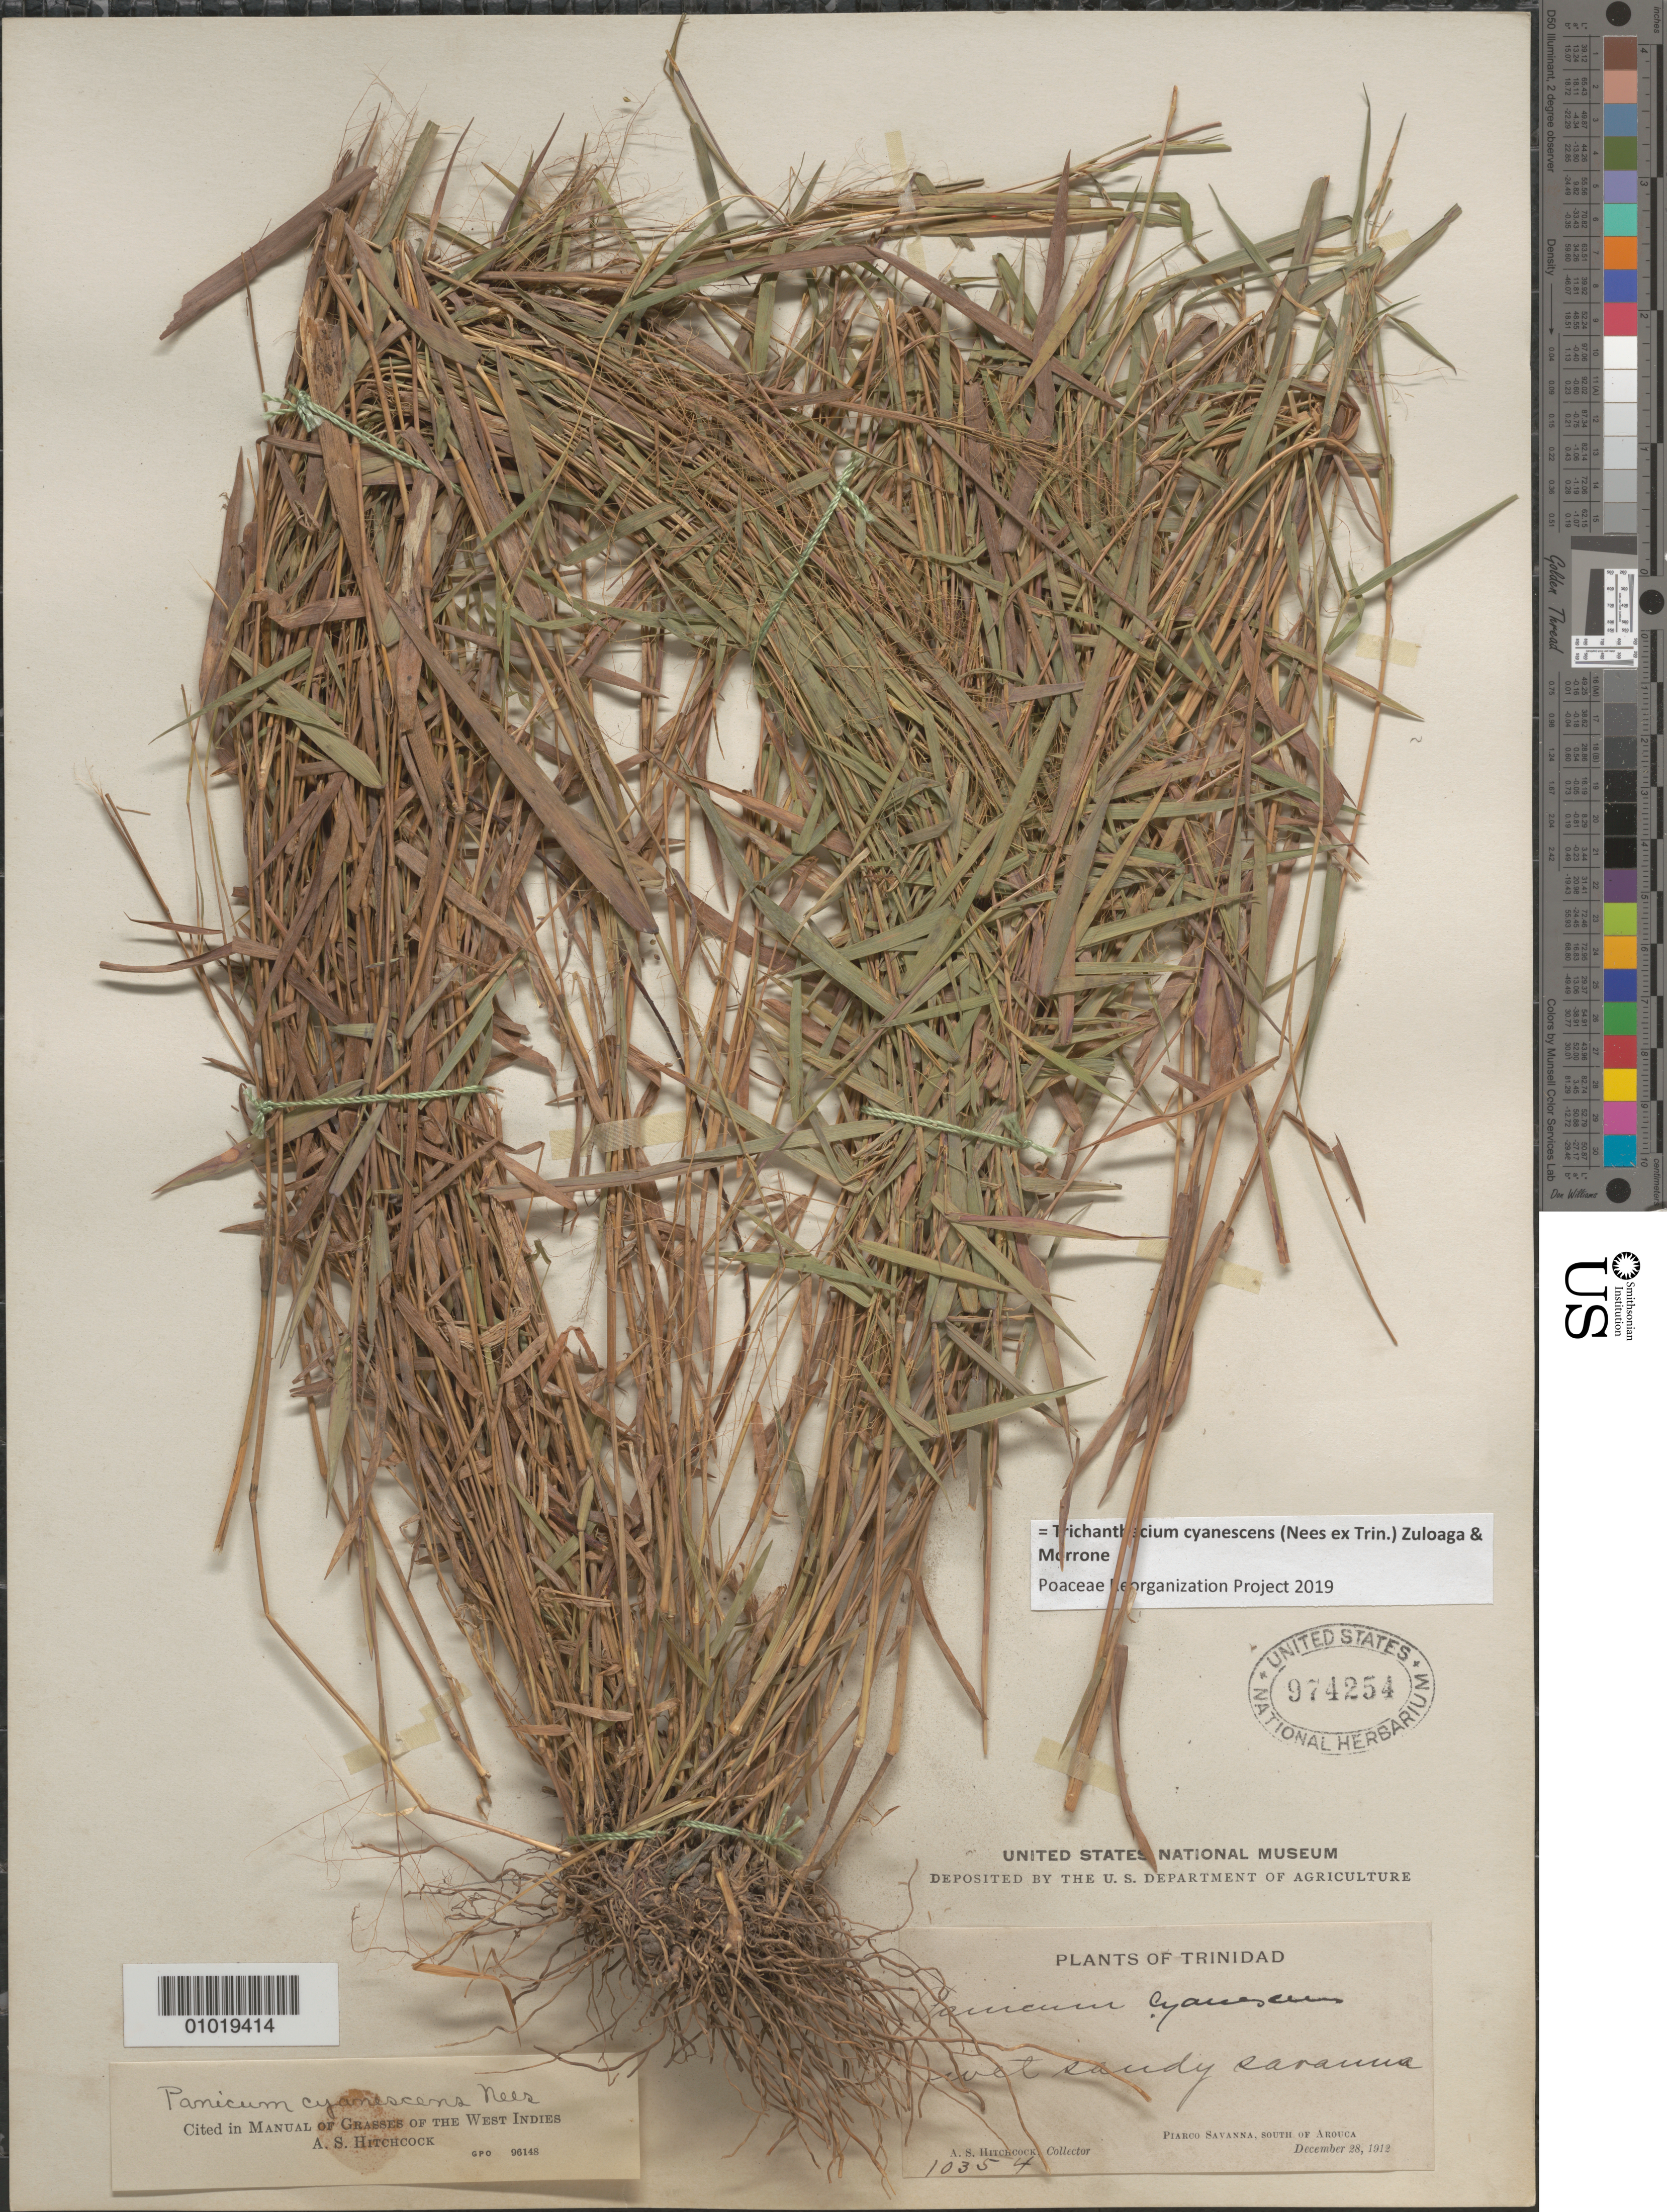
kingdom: Plantae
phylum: Tracheophyta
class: Liliopsida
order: Poales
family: Poaceae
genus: Panicum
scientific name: Panicum cyanescens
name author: Nees ex Trin.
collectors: A. S. Hitchcock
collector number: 10354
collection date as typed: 28 Dec 1912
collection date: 1912-12-28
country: Trinidad and Tobago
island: Trinidad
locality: Piarco savanna S of Arouca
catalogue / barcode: US 974254